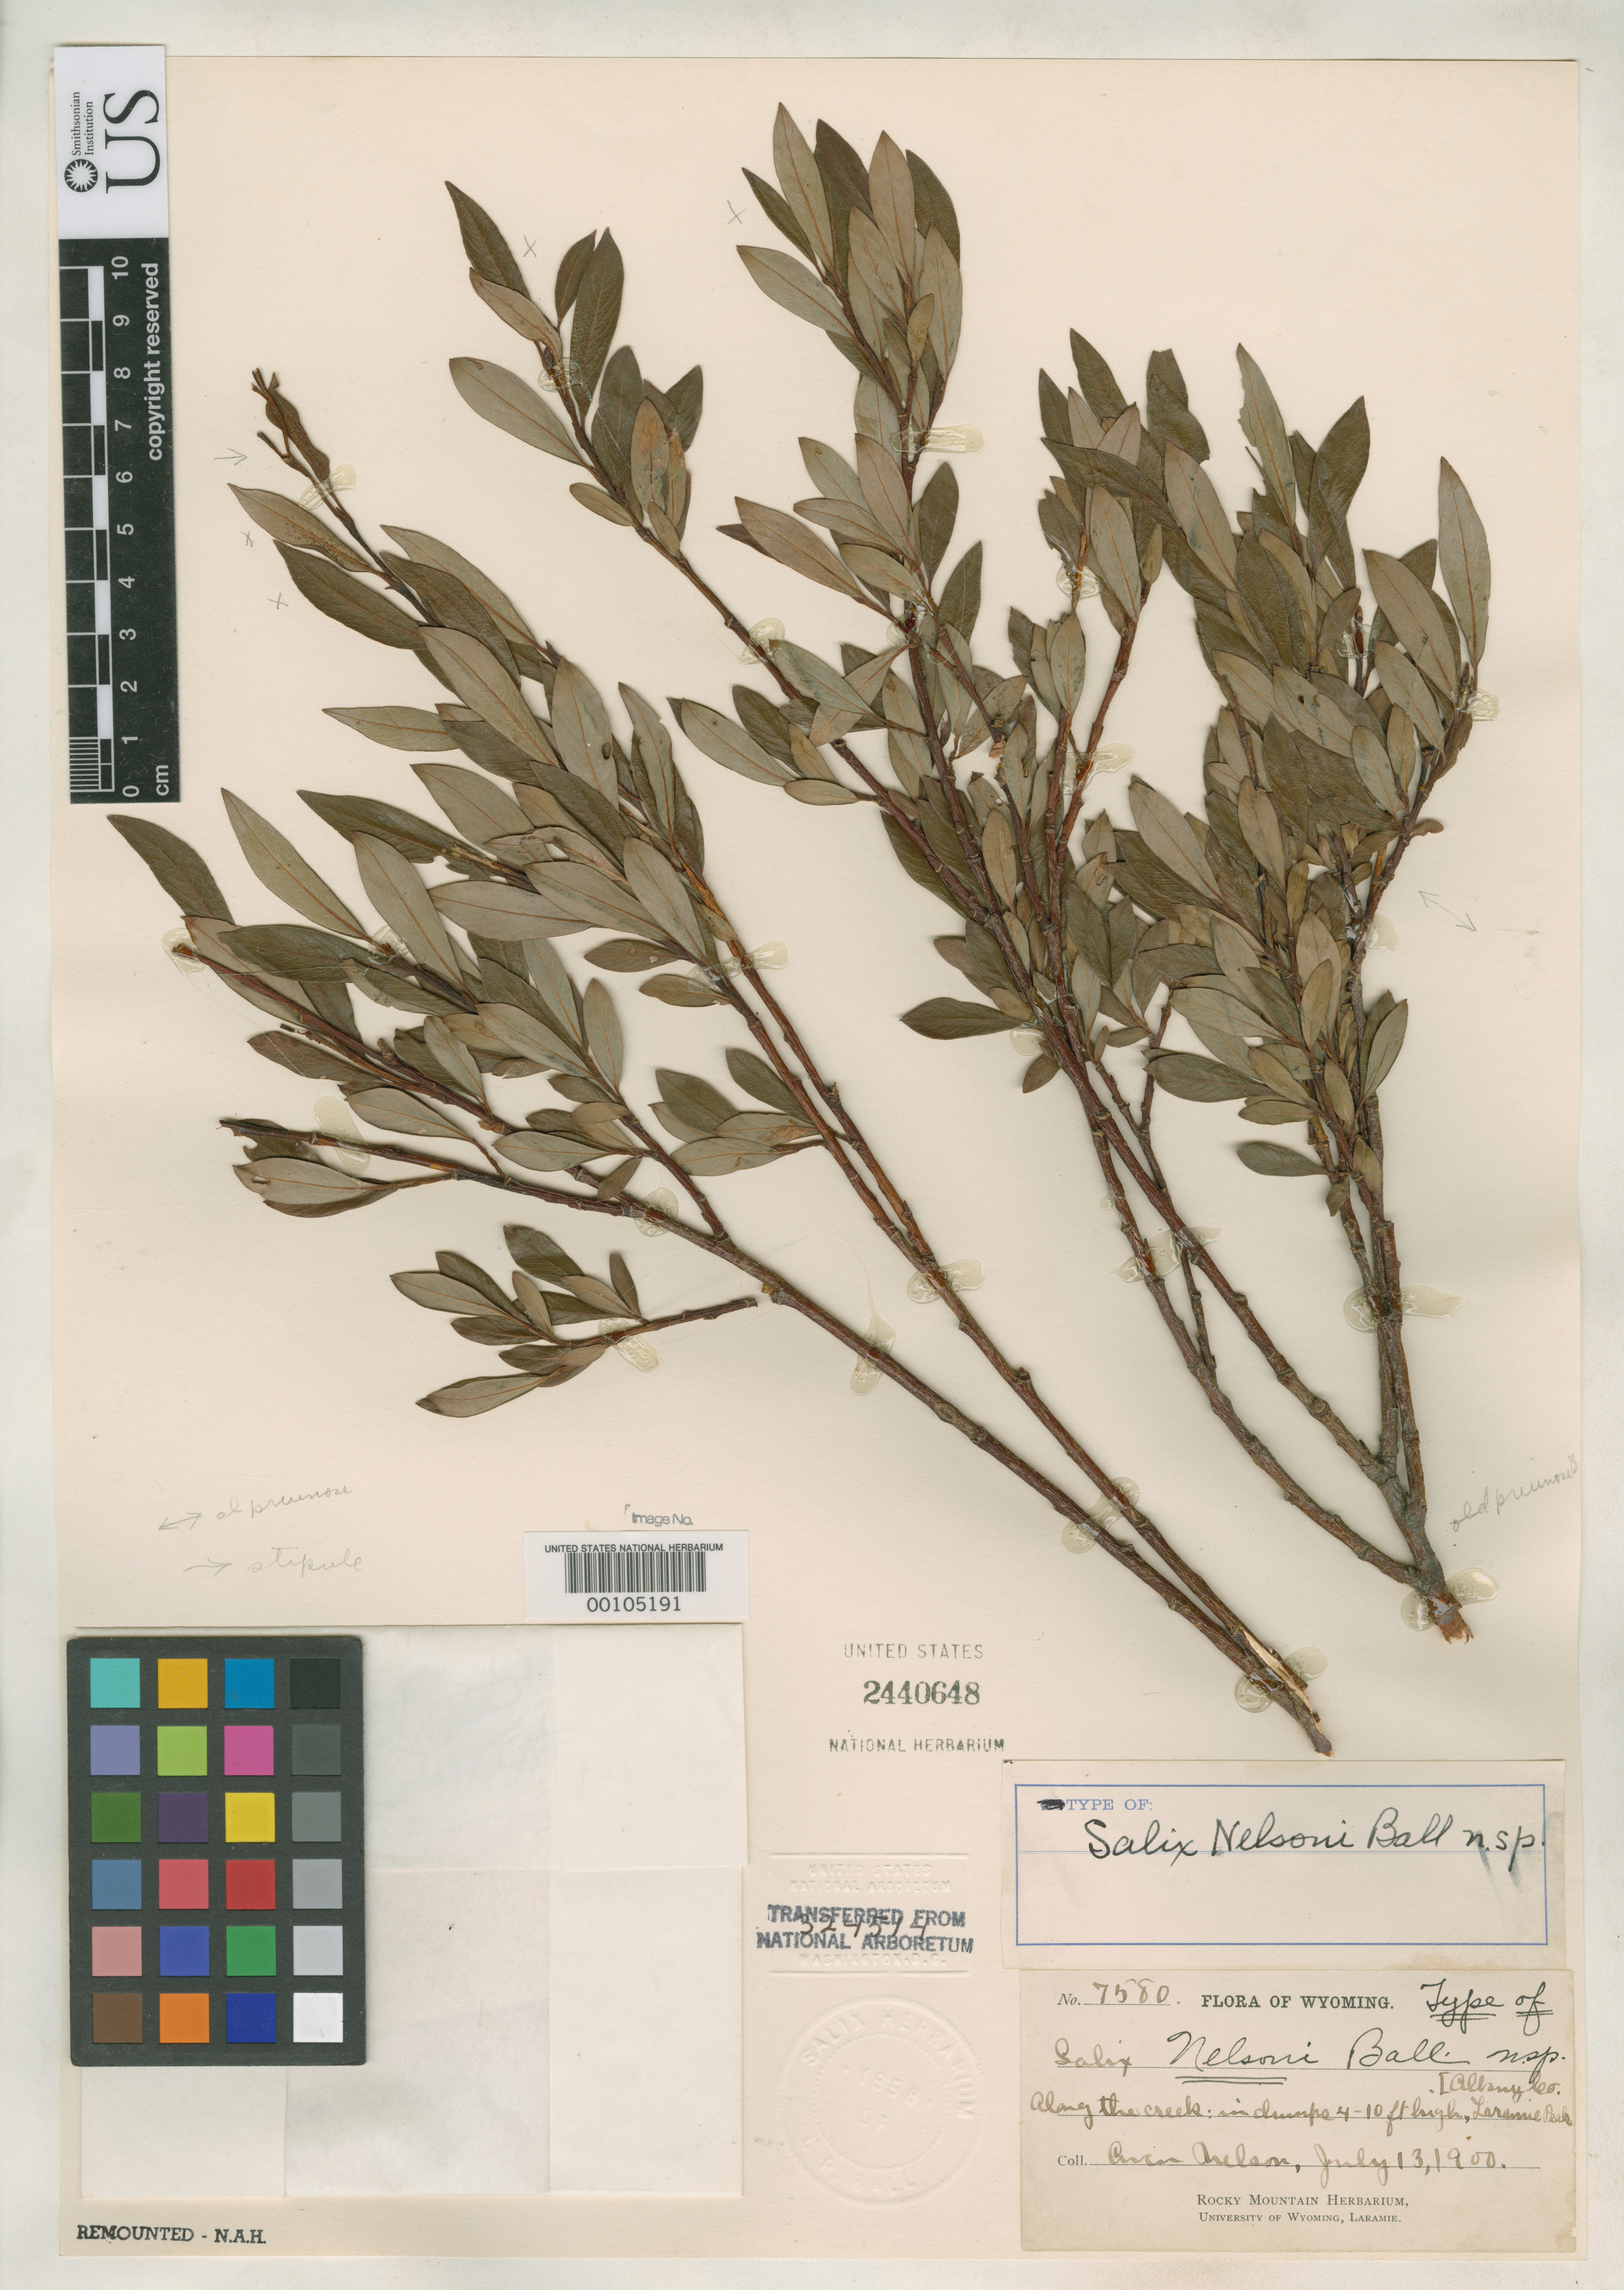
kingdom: Plantae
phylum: Tracheophyta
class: Magnoliopsida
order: Malpighiales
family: Salicaceae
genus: Salix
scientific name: Salix nelsonii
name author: C.R. Ball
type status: Holotype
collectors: A. Nelson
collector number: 7580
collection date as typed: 13 Jul 1900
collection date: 1900-07-13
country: United States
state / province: Wyoming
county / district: Albany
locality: Laramie Peak.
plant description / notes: Specimen transferred from National Arboretum.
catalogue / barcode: US 2440648